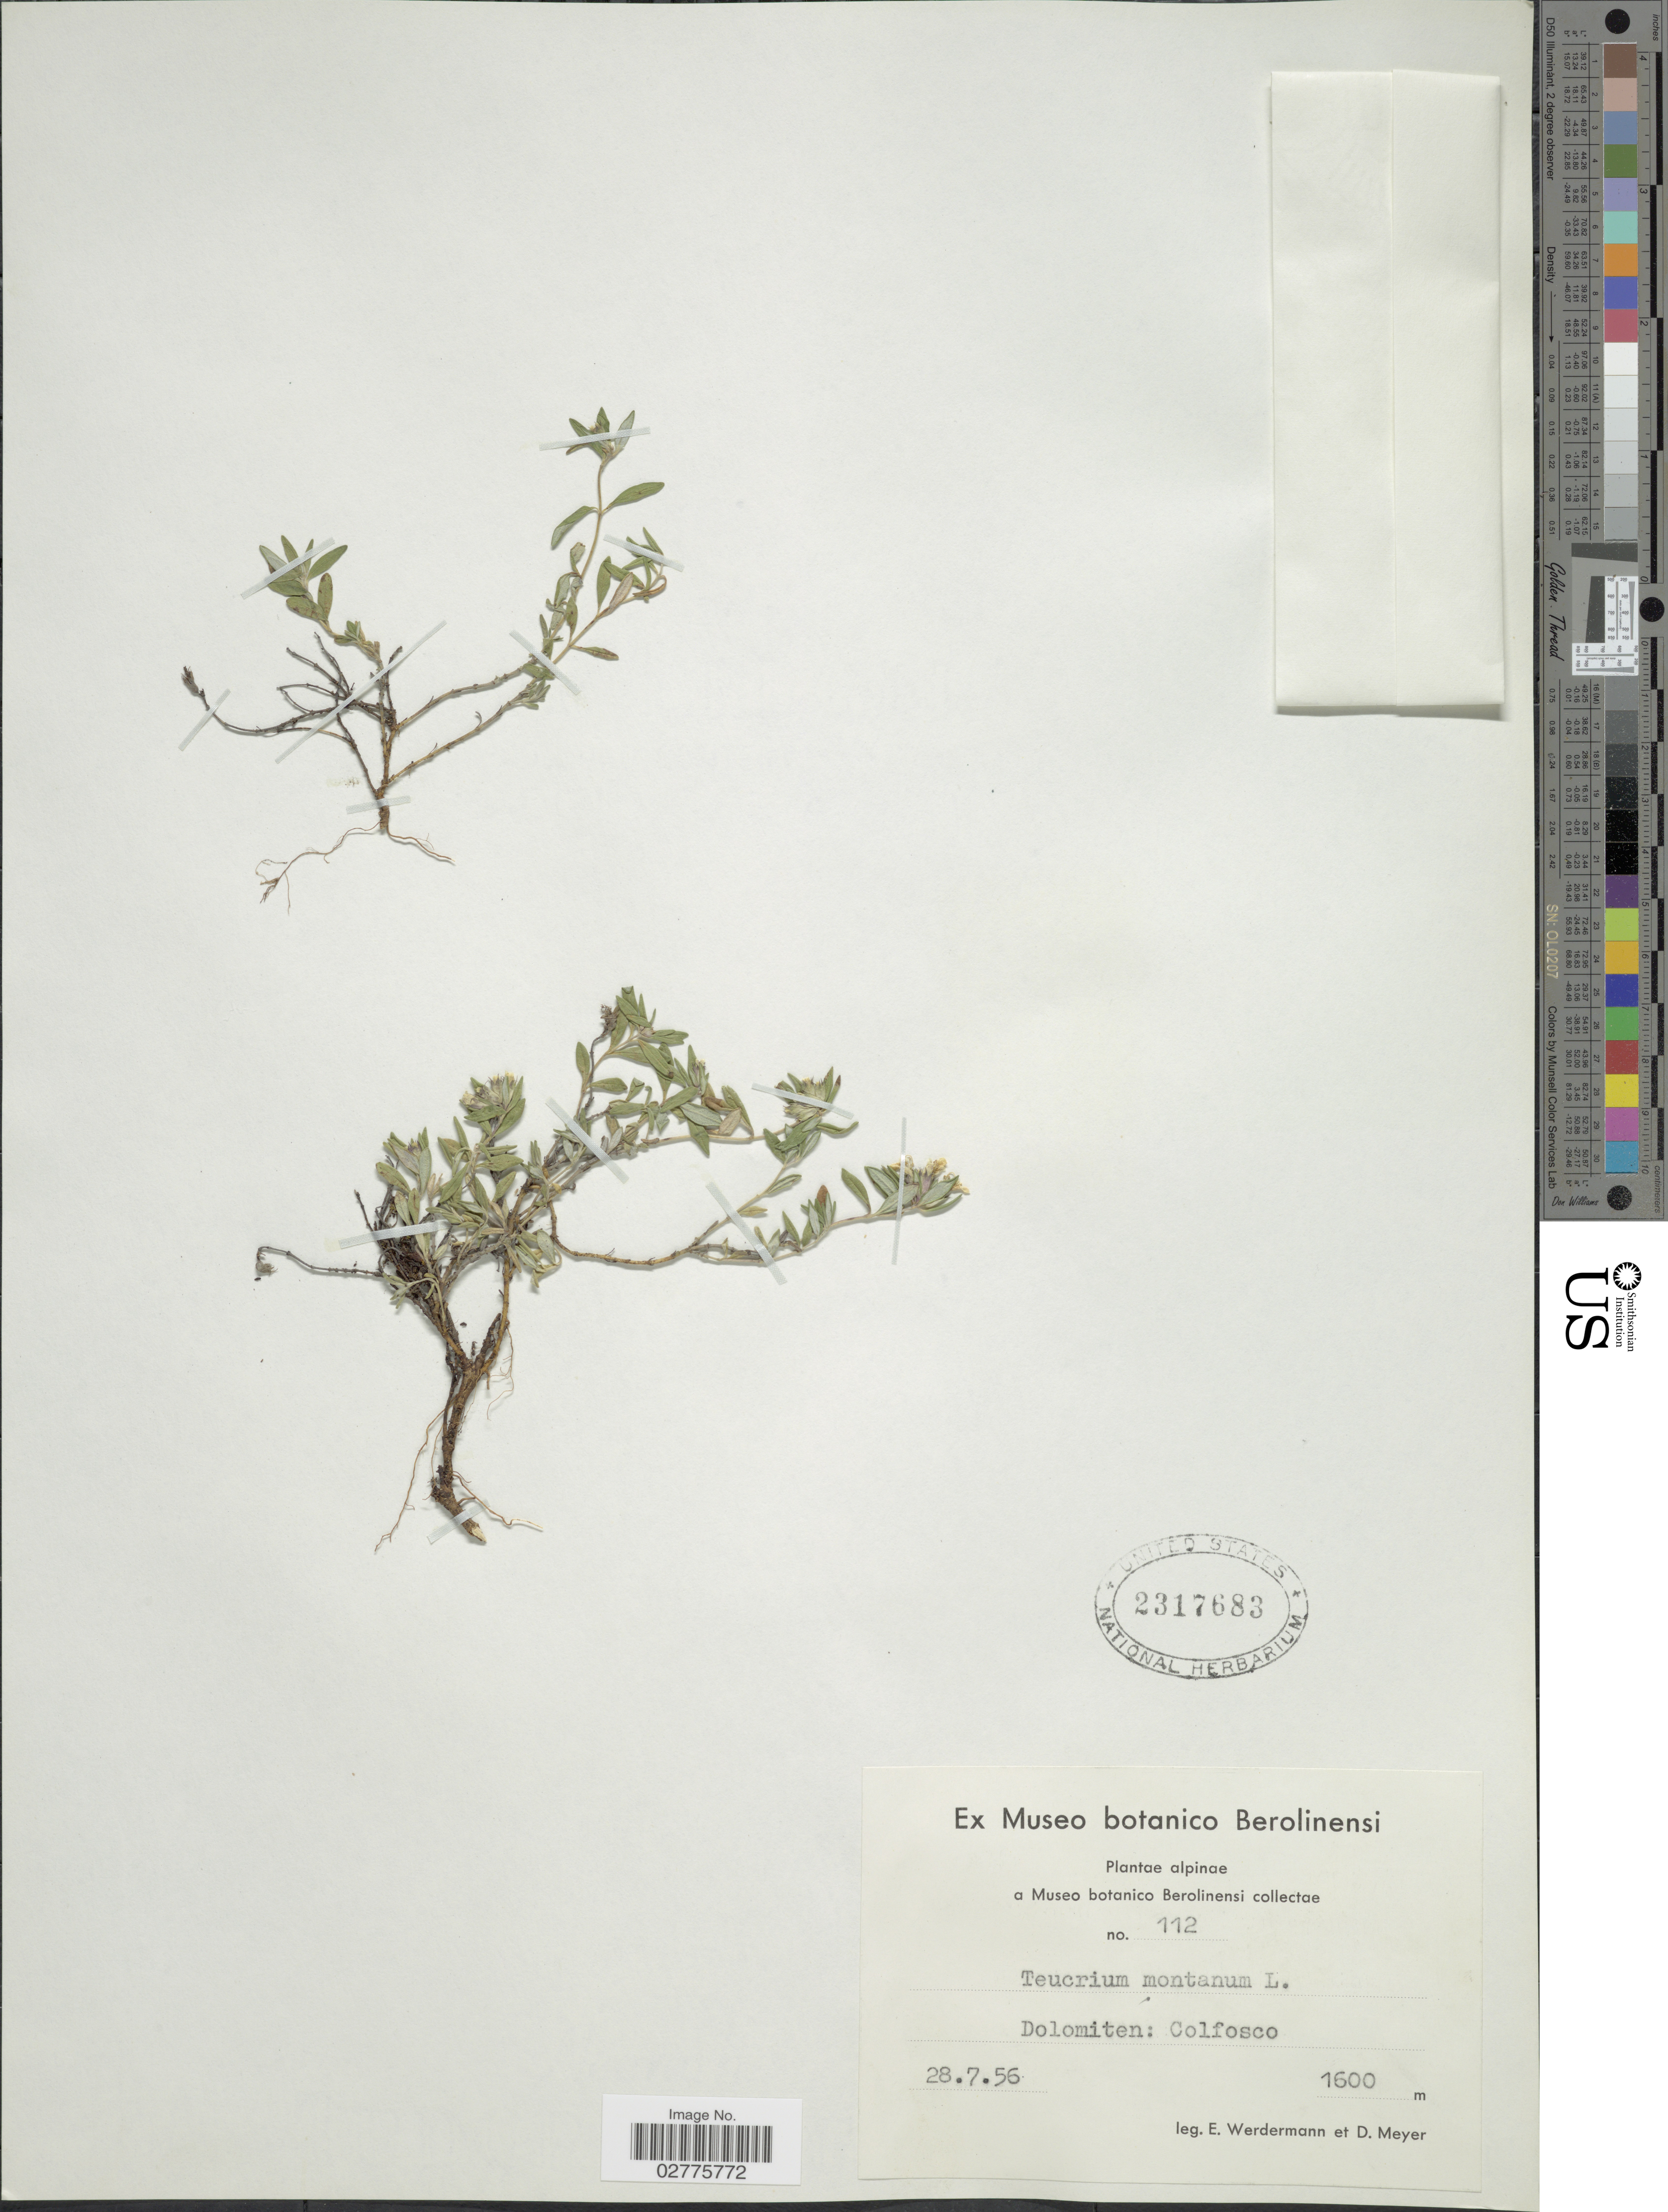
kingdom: Plantae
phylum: Tracheophyta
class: Magnoliopsida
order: Lamiales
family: Lamiaceae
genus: Teucrium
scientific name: Teucrium montanum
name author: L.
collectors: E. Werdermann & D. Meyer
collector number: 112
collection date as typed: Transcribed d/m/y: 28/7/56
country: Italy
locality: Alpinae. Dolomiten: Colfosco.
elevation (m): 1600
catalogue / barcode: US 2317683